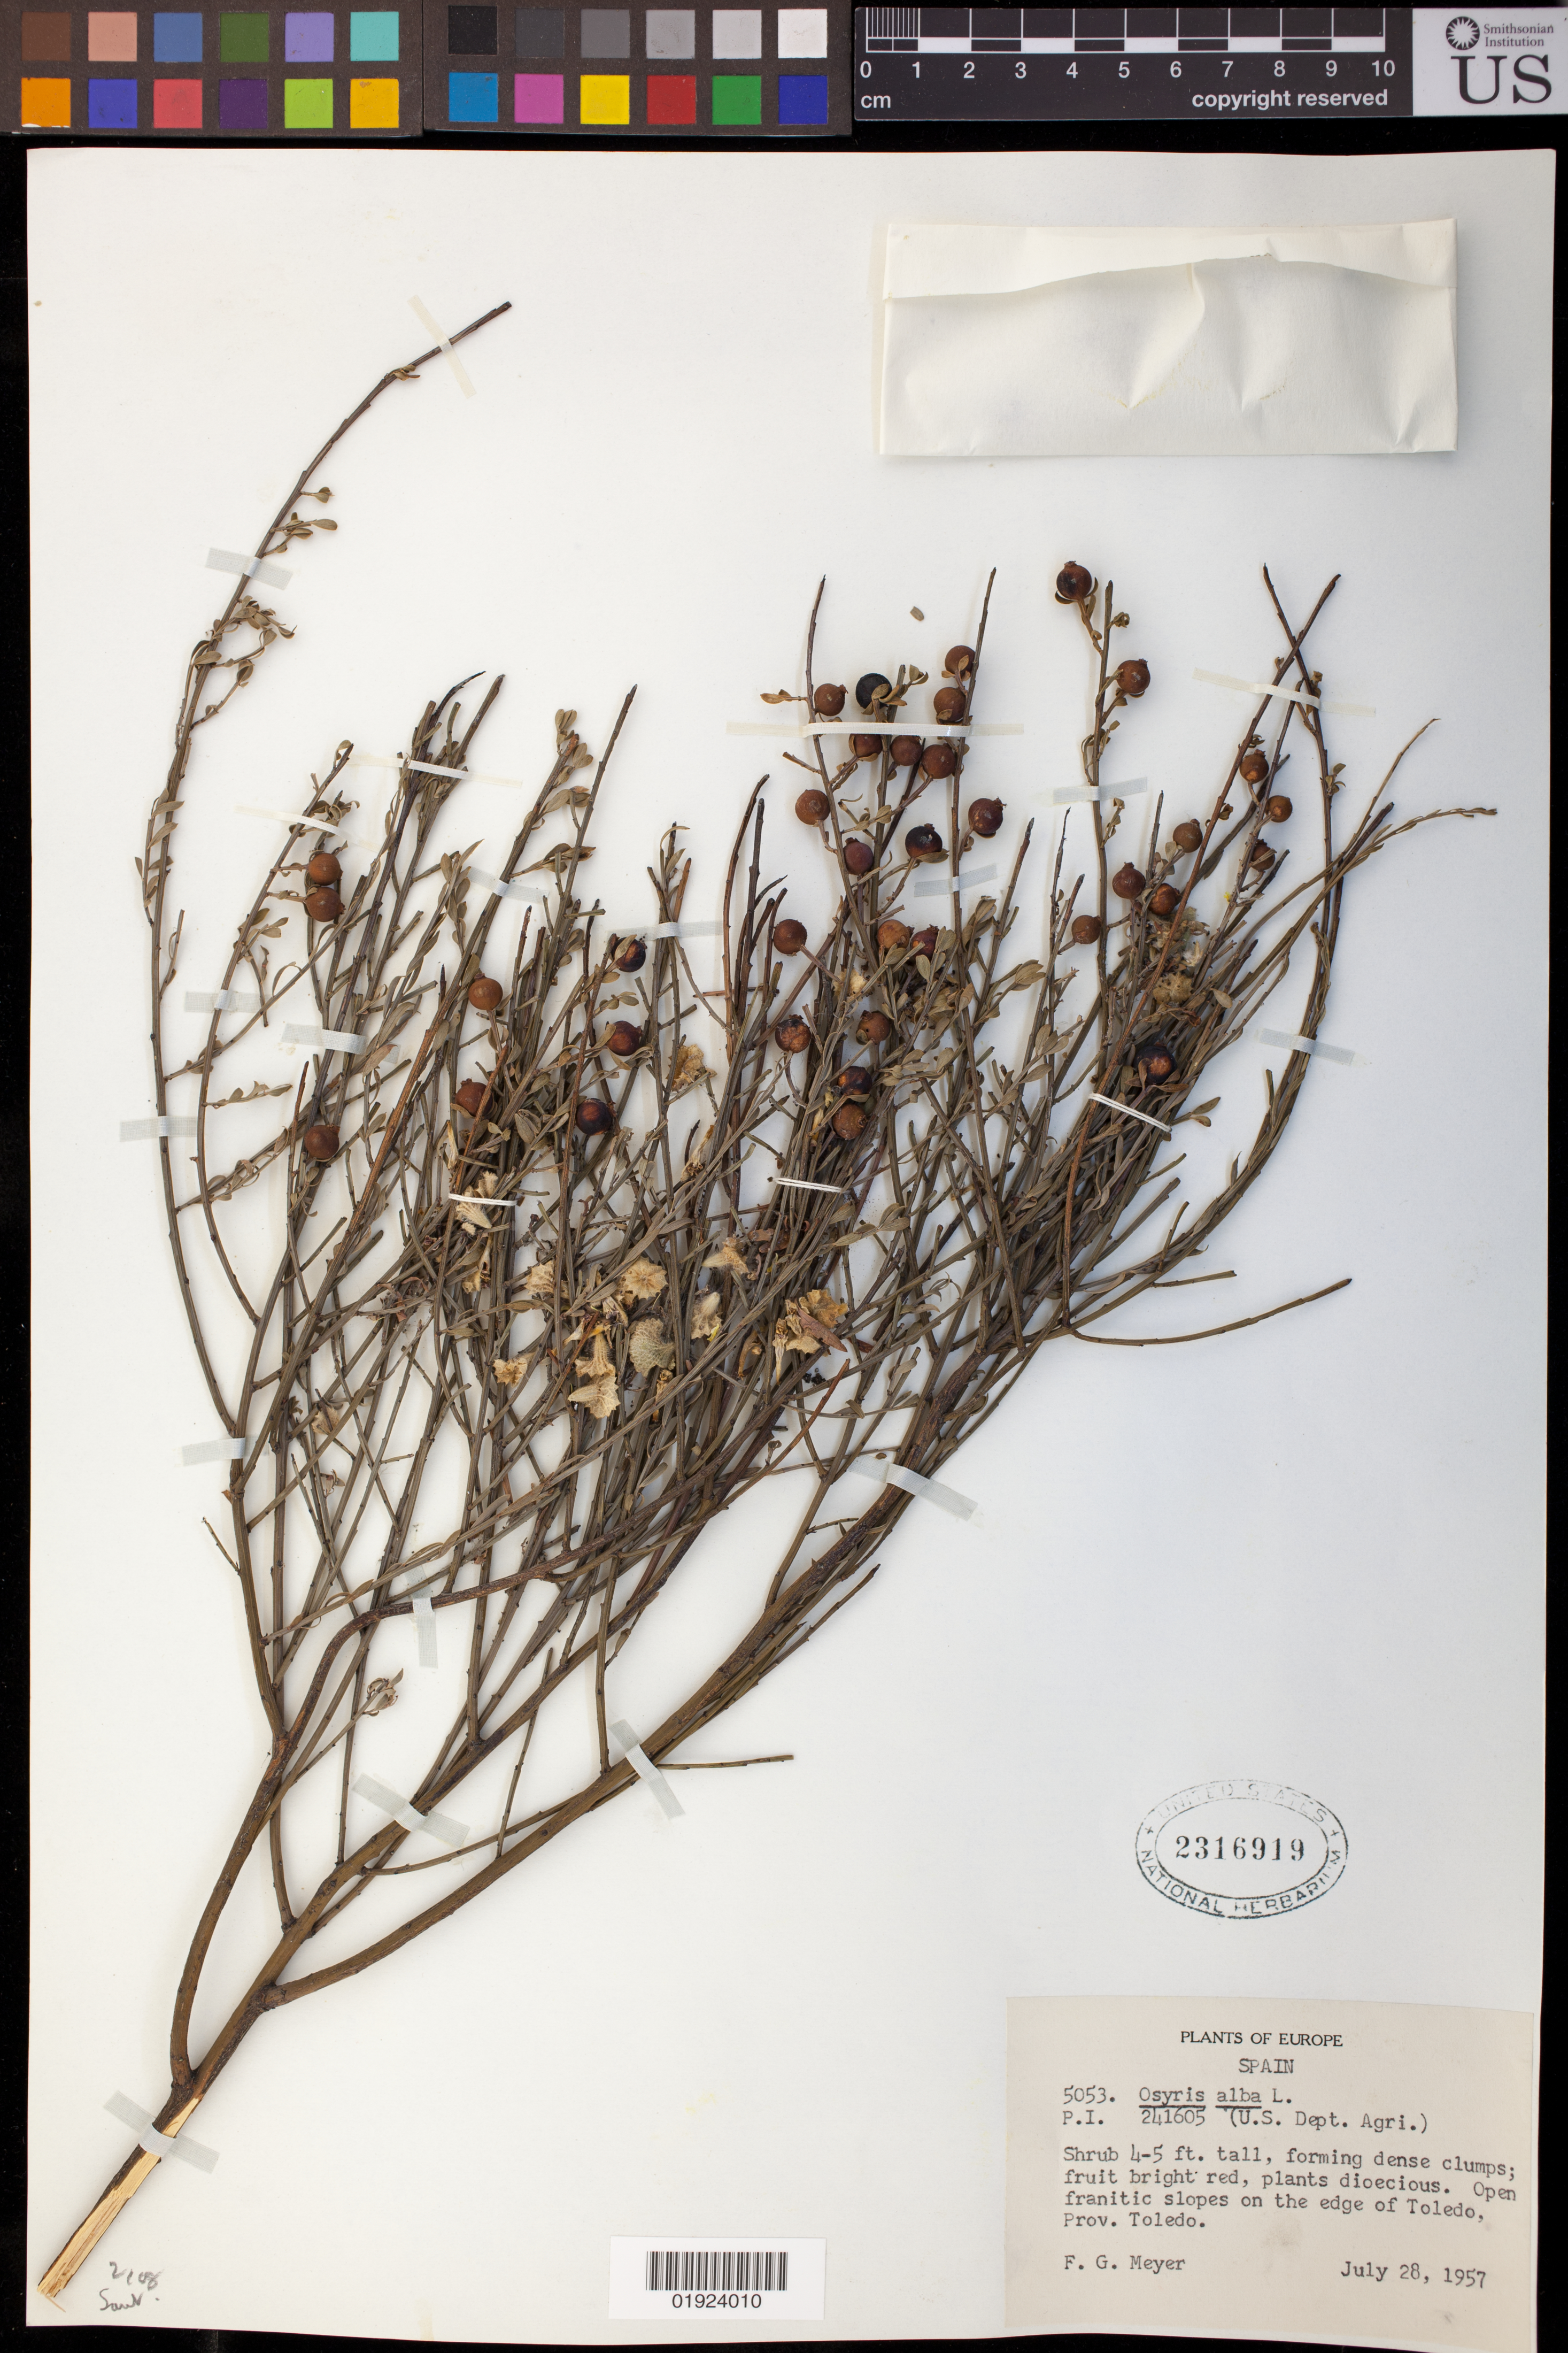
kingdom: Plantae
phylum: Tracheophyta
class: Magnoliopsida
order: Santalales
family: Santalaceae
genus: Osyris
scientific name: Osyris alba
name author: L.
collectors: F. G. Meyer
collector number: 5053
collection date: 1957-07-28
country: Spain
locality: Toledo, Prov. Toledo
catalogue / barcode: US 2316919